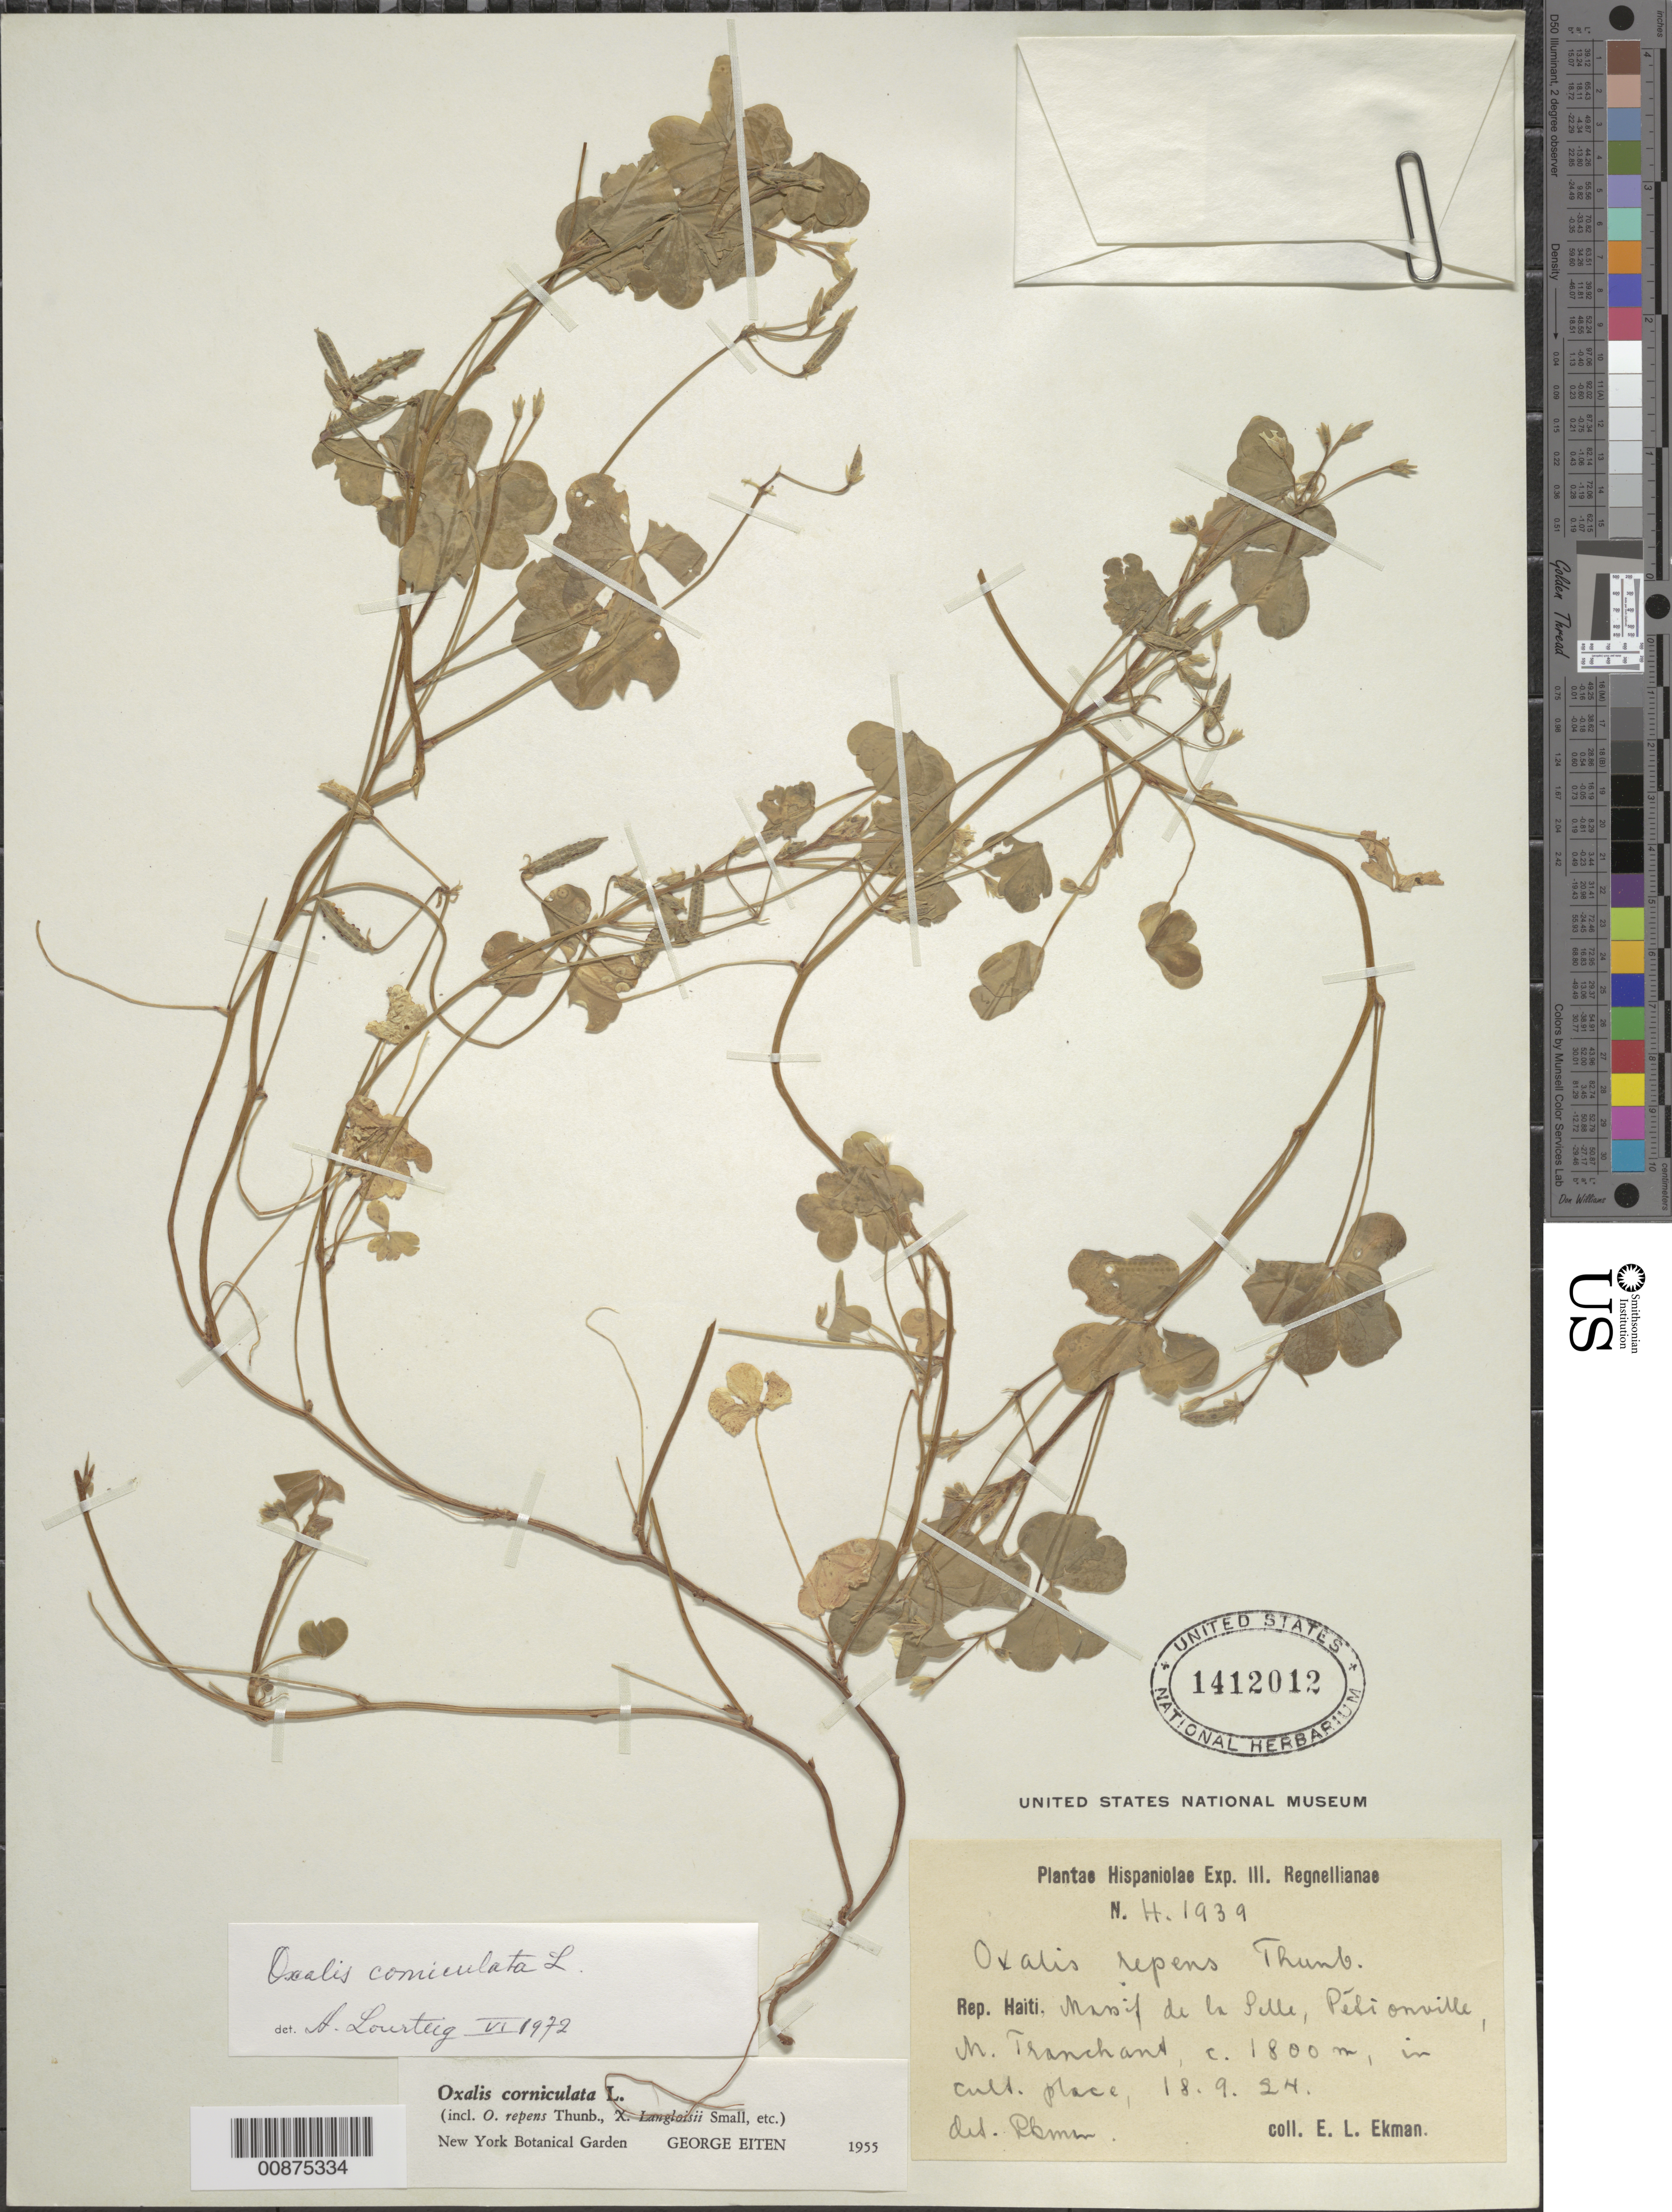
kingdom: Plantae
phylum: Tracheophyta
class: Magnoliopsida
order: Oxalidales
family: Oxalidaceae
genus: Oxalis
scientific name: Oxalis corniculata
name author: L.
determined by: Lourteig, A.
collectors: E. L. Ekman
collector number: H 1939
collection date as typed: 18 Sep 1924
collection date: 1924-09-18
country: Haiti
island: Hispaniola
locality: Massif de la Selle, Pétionville, M. Tranchant.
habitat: In cultivated place.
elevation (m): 1800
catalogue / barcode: US 1412012